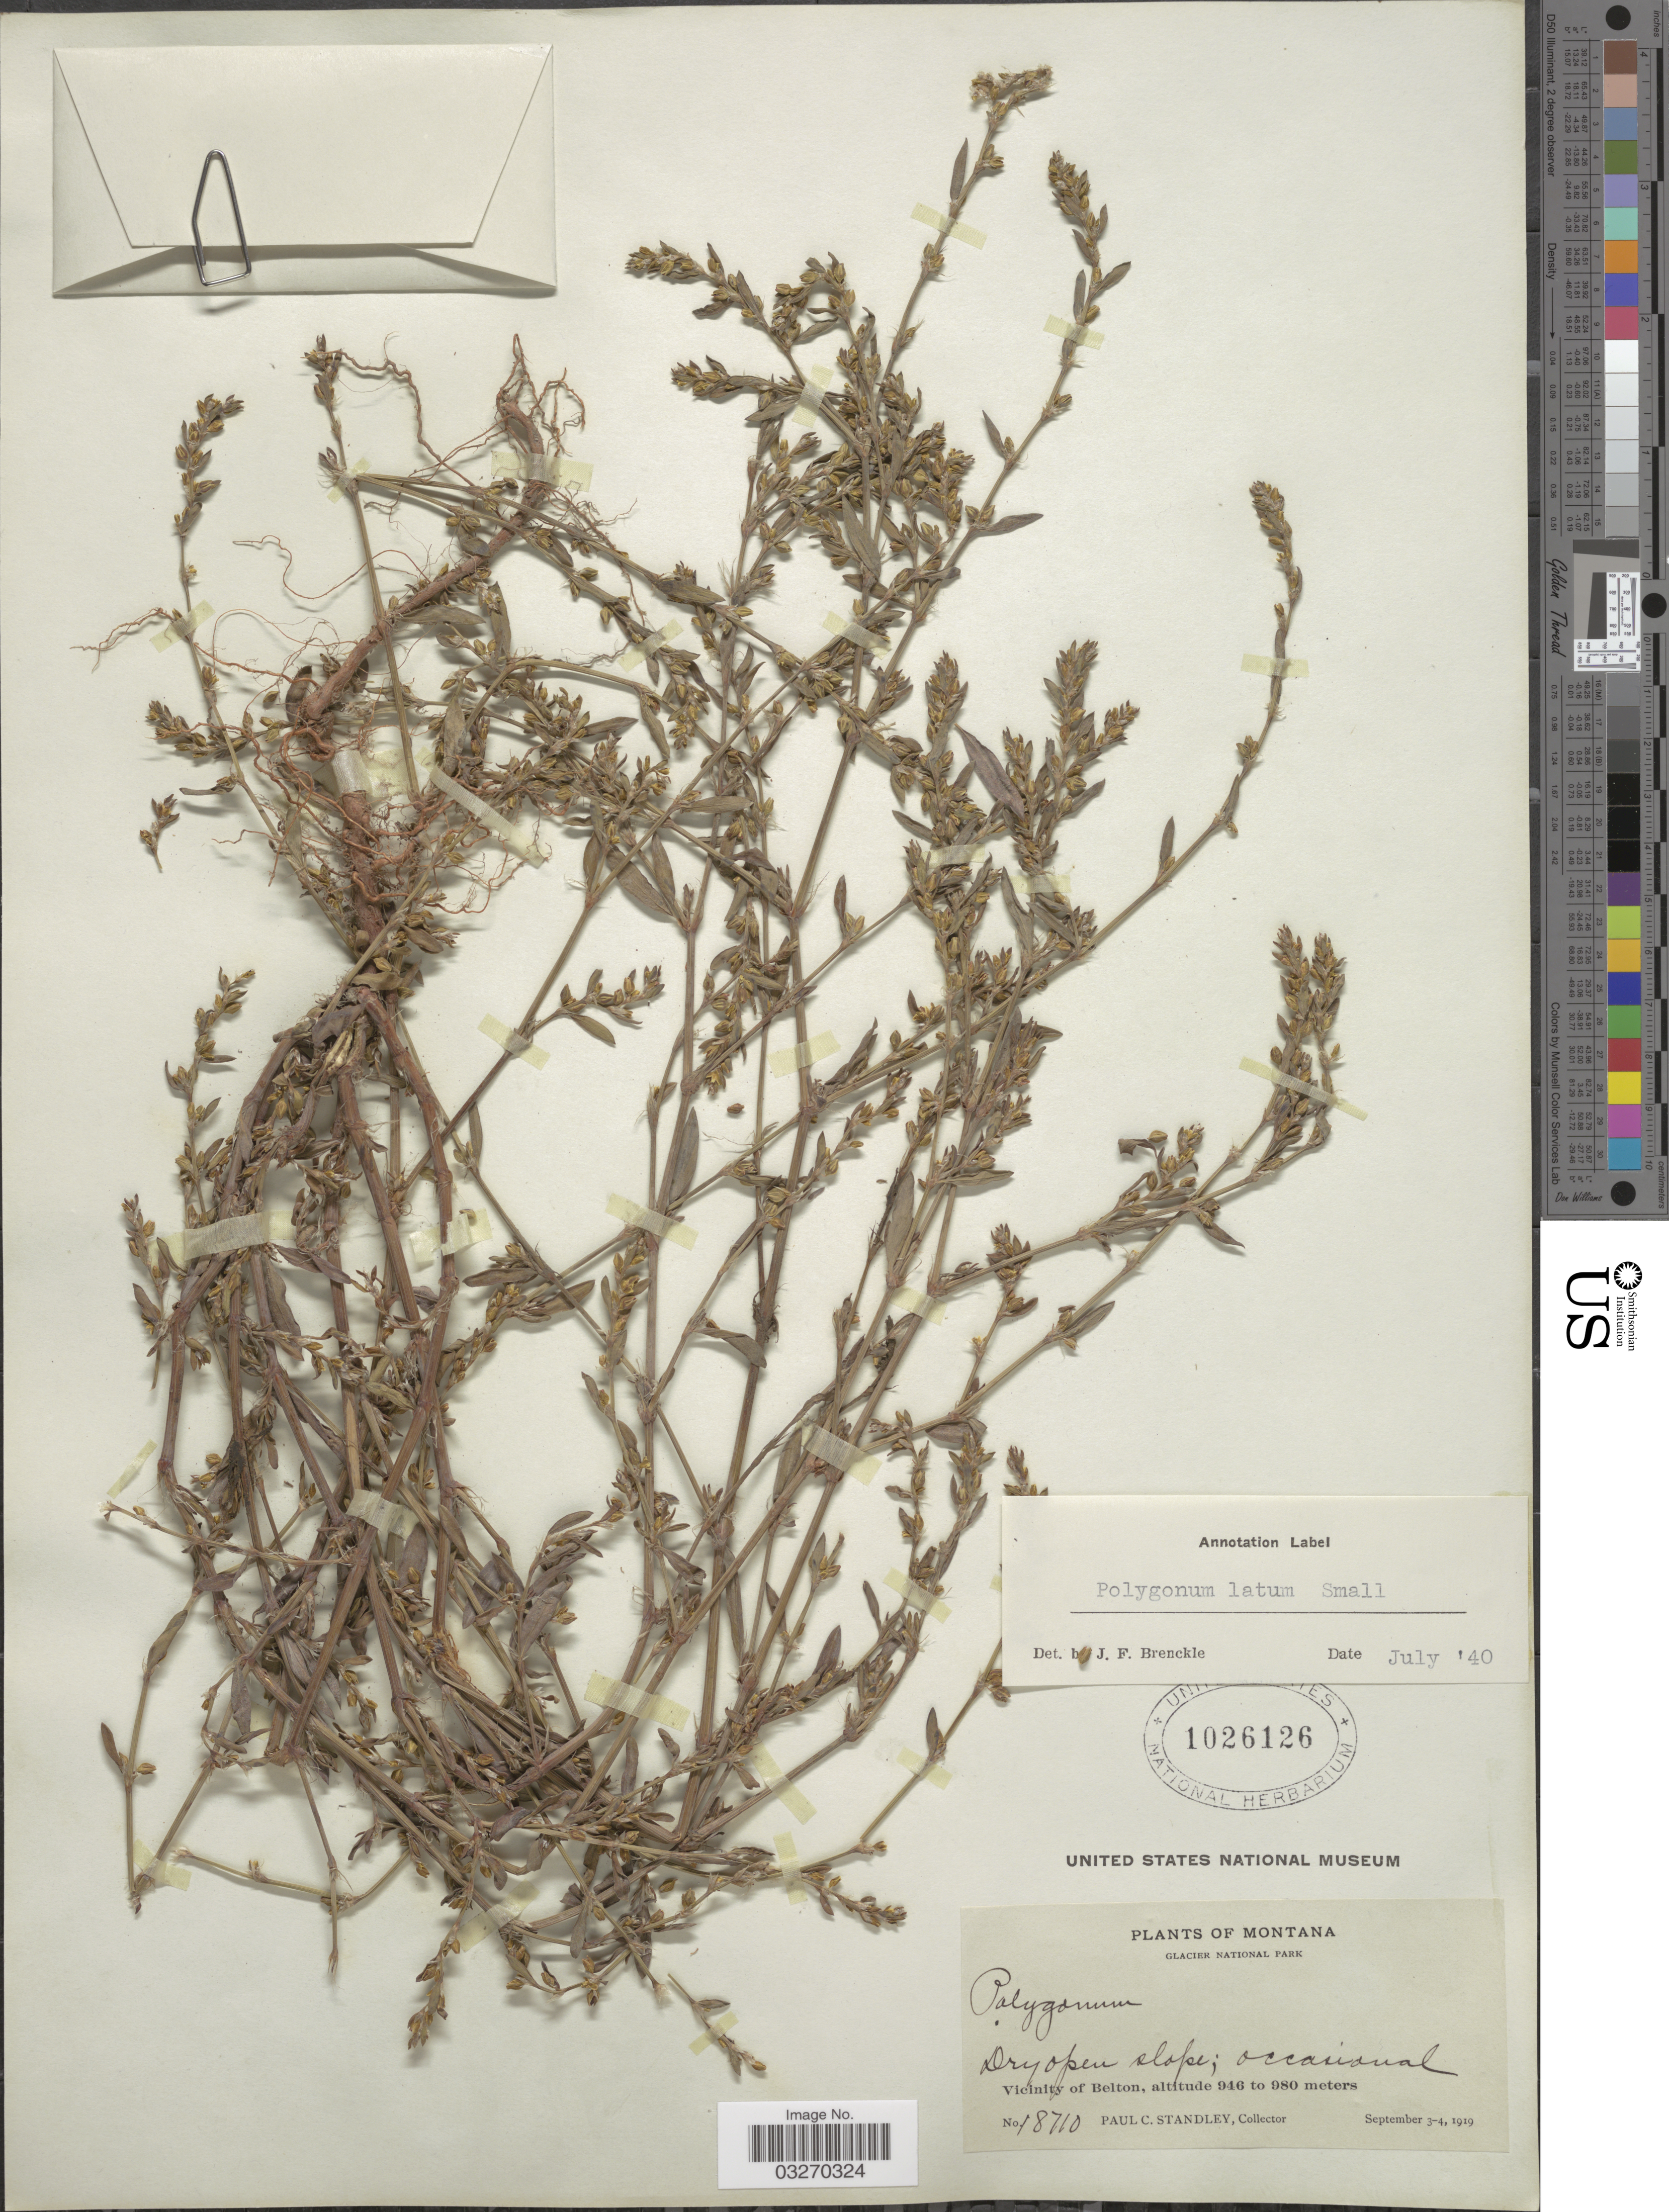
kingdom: Plantae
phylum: Tracheophyta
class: Magnoliopsida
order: Caryophyllales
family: Polygonaceae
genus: Polygonum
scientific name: Polygonum latum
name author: Small ex Rydb.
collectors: P. C. Standley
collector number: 18710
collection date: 1919-09-03/1919-09-04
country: United States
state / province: Montana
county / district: Flathead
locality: Glacier National Park. [unsure placement] Vicinity of Belton.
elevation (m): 946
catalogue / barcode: US 1026126